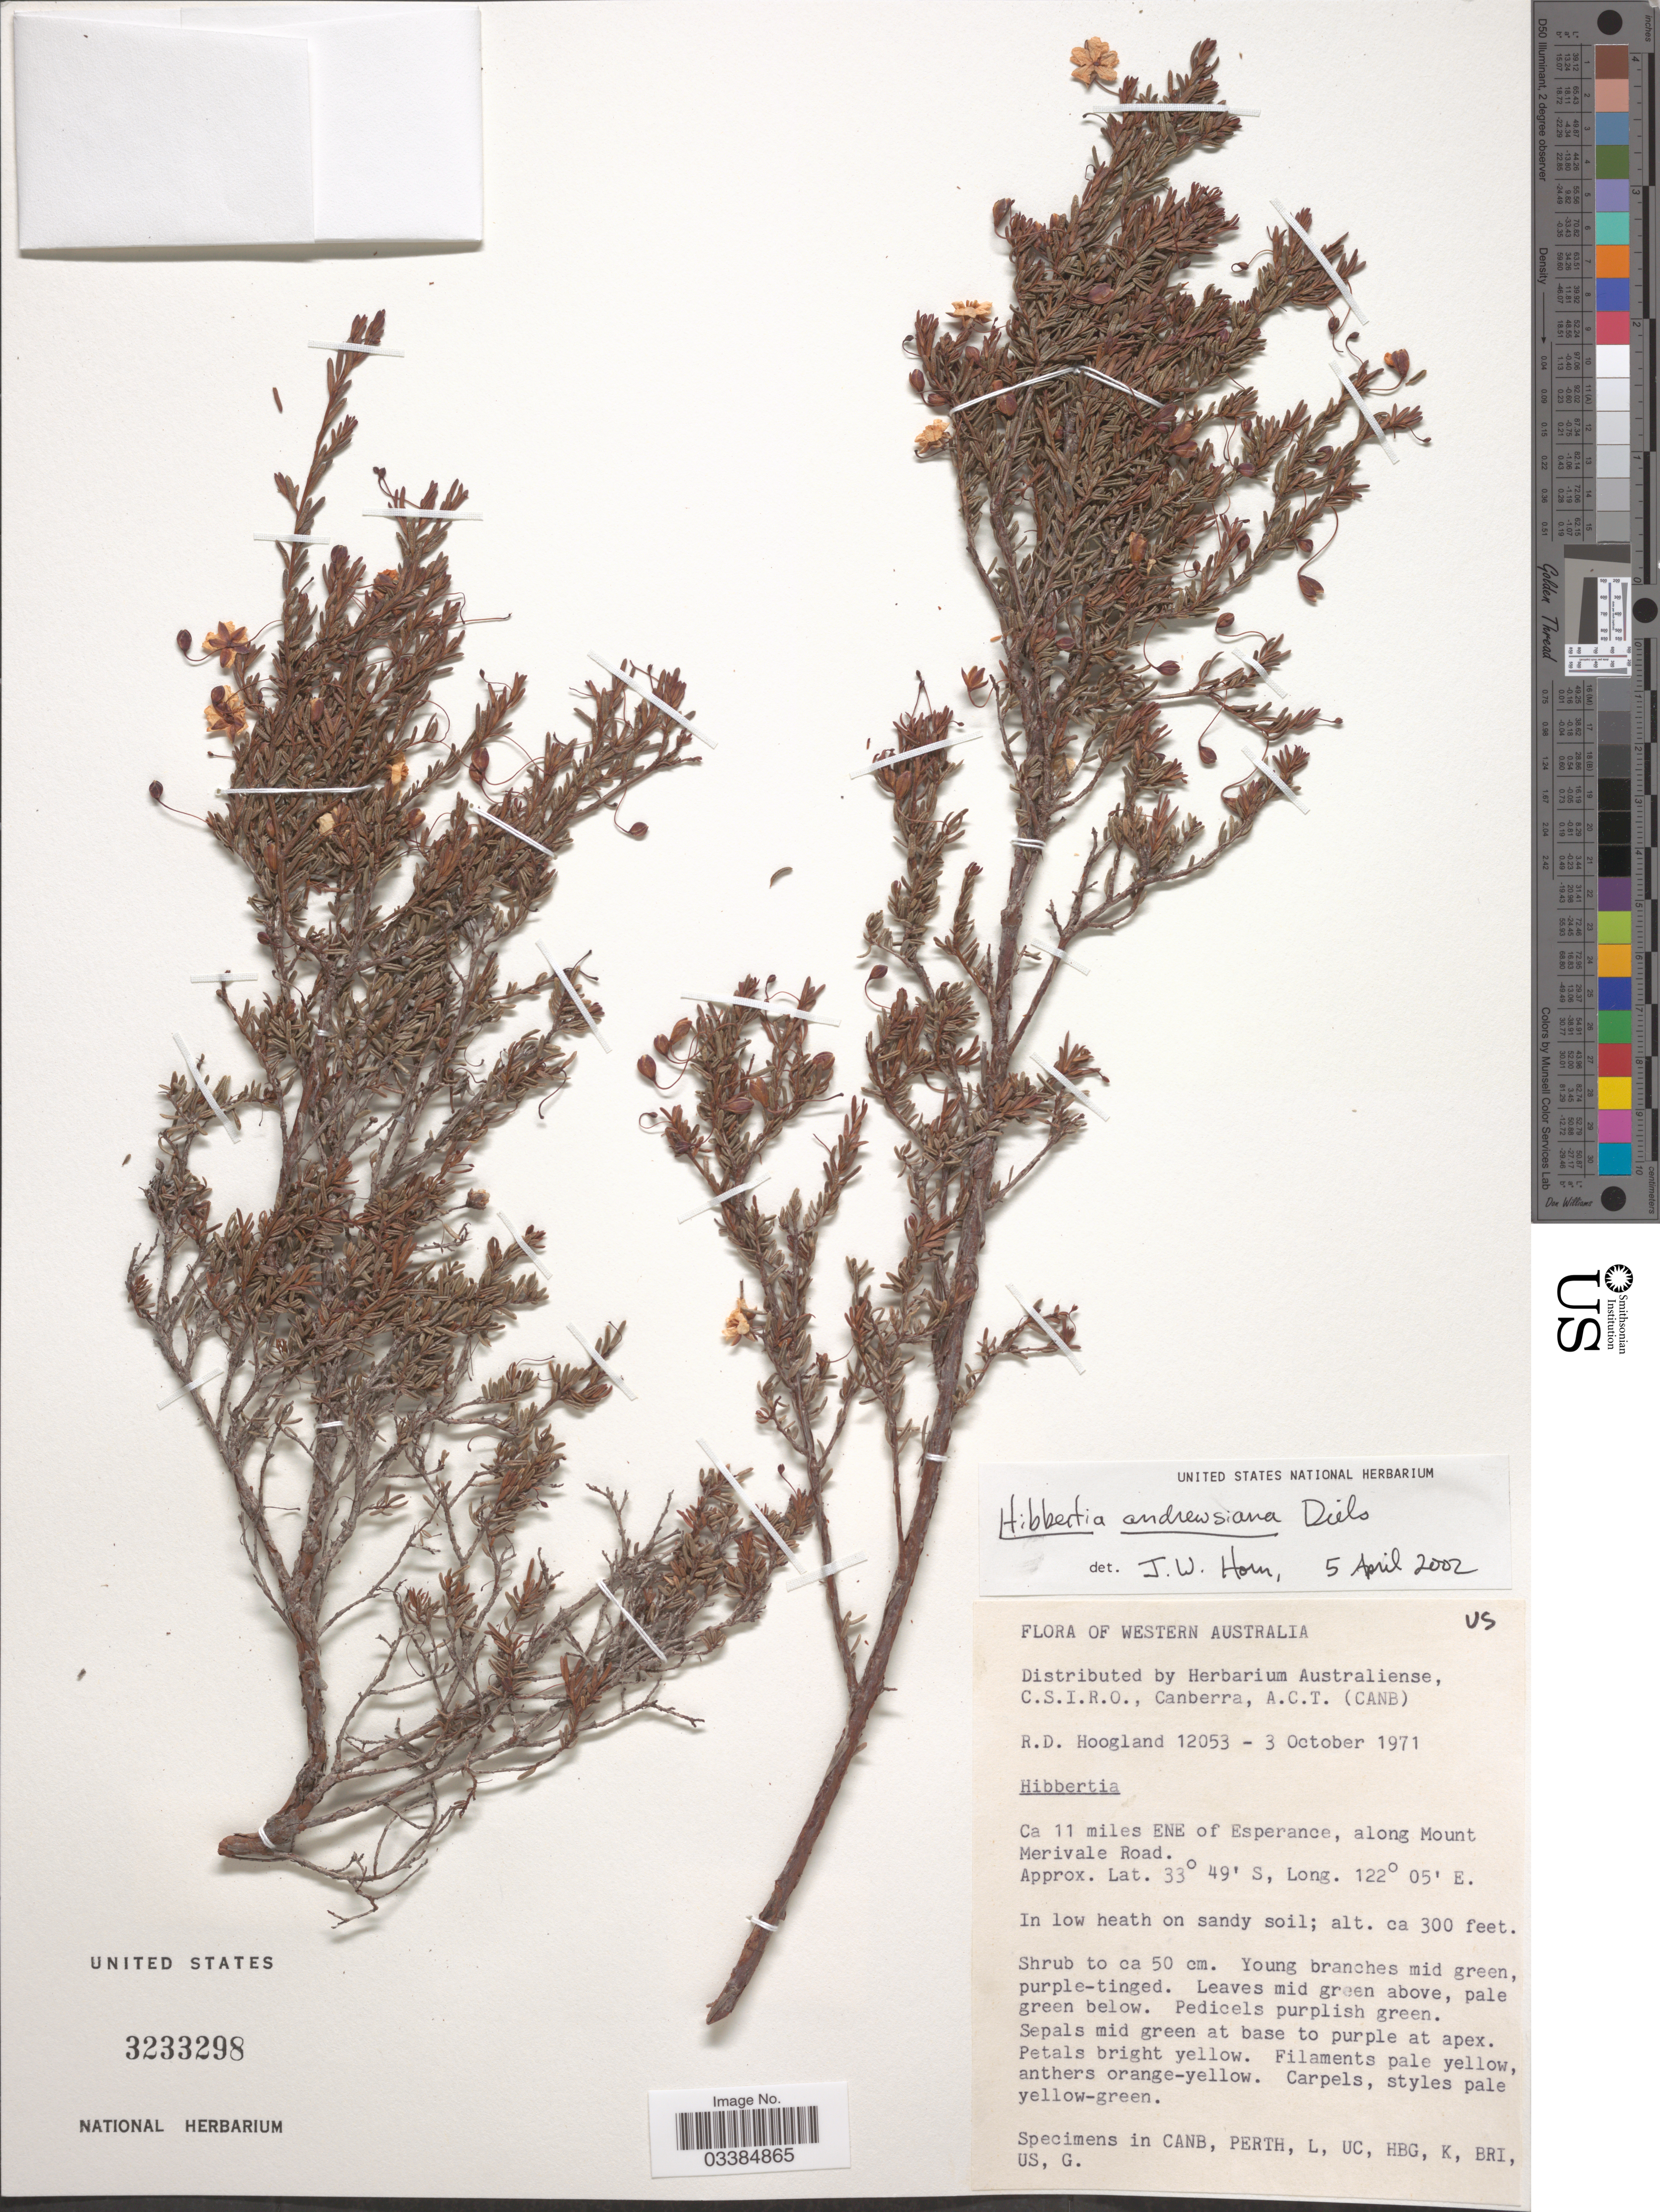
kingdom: Plantae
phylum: Tracheophyta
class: Magnoliopsida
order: Dilleniales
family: Dilleniaceae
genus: Hibbertia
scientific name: Hibbertia andrewsiana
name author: Diels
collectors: R. D. Hoogland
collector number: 12053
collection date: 1971-10-03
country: Australia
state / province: Western Australia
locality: Ca 11 miles ENE of Esperance, along Mount Merivale Road.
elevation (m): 91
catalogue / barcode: US 3233298